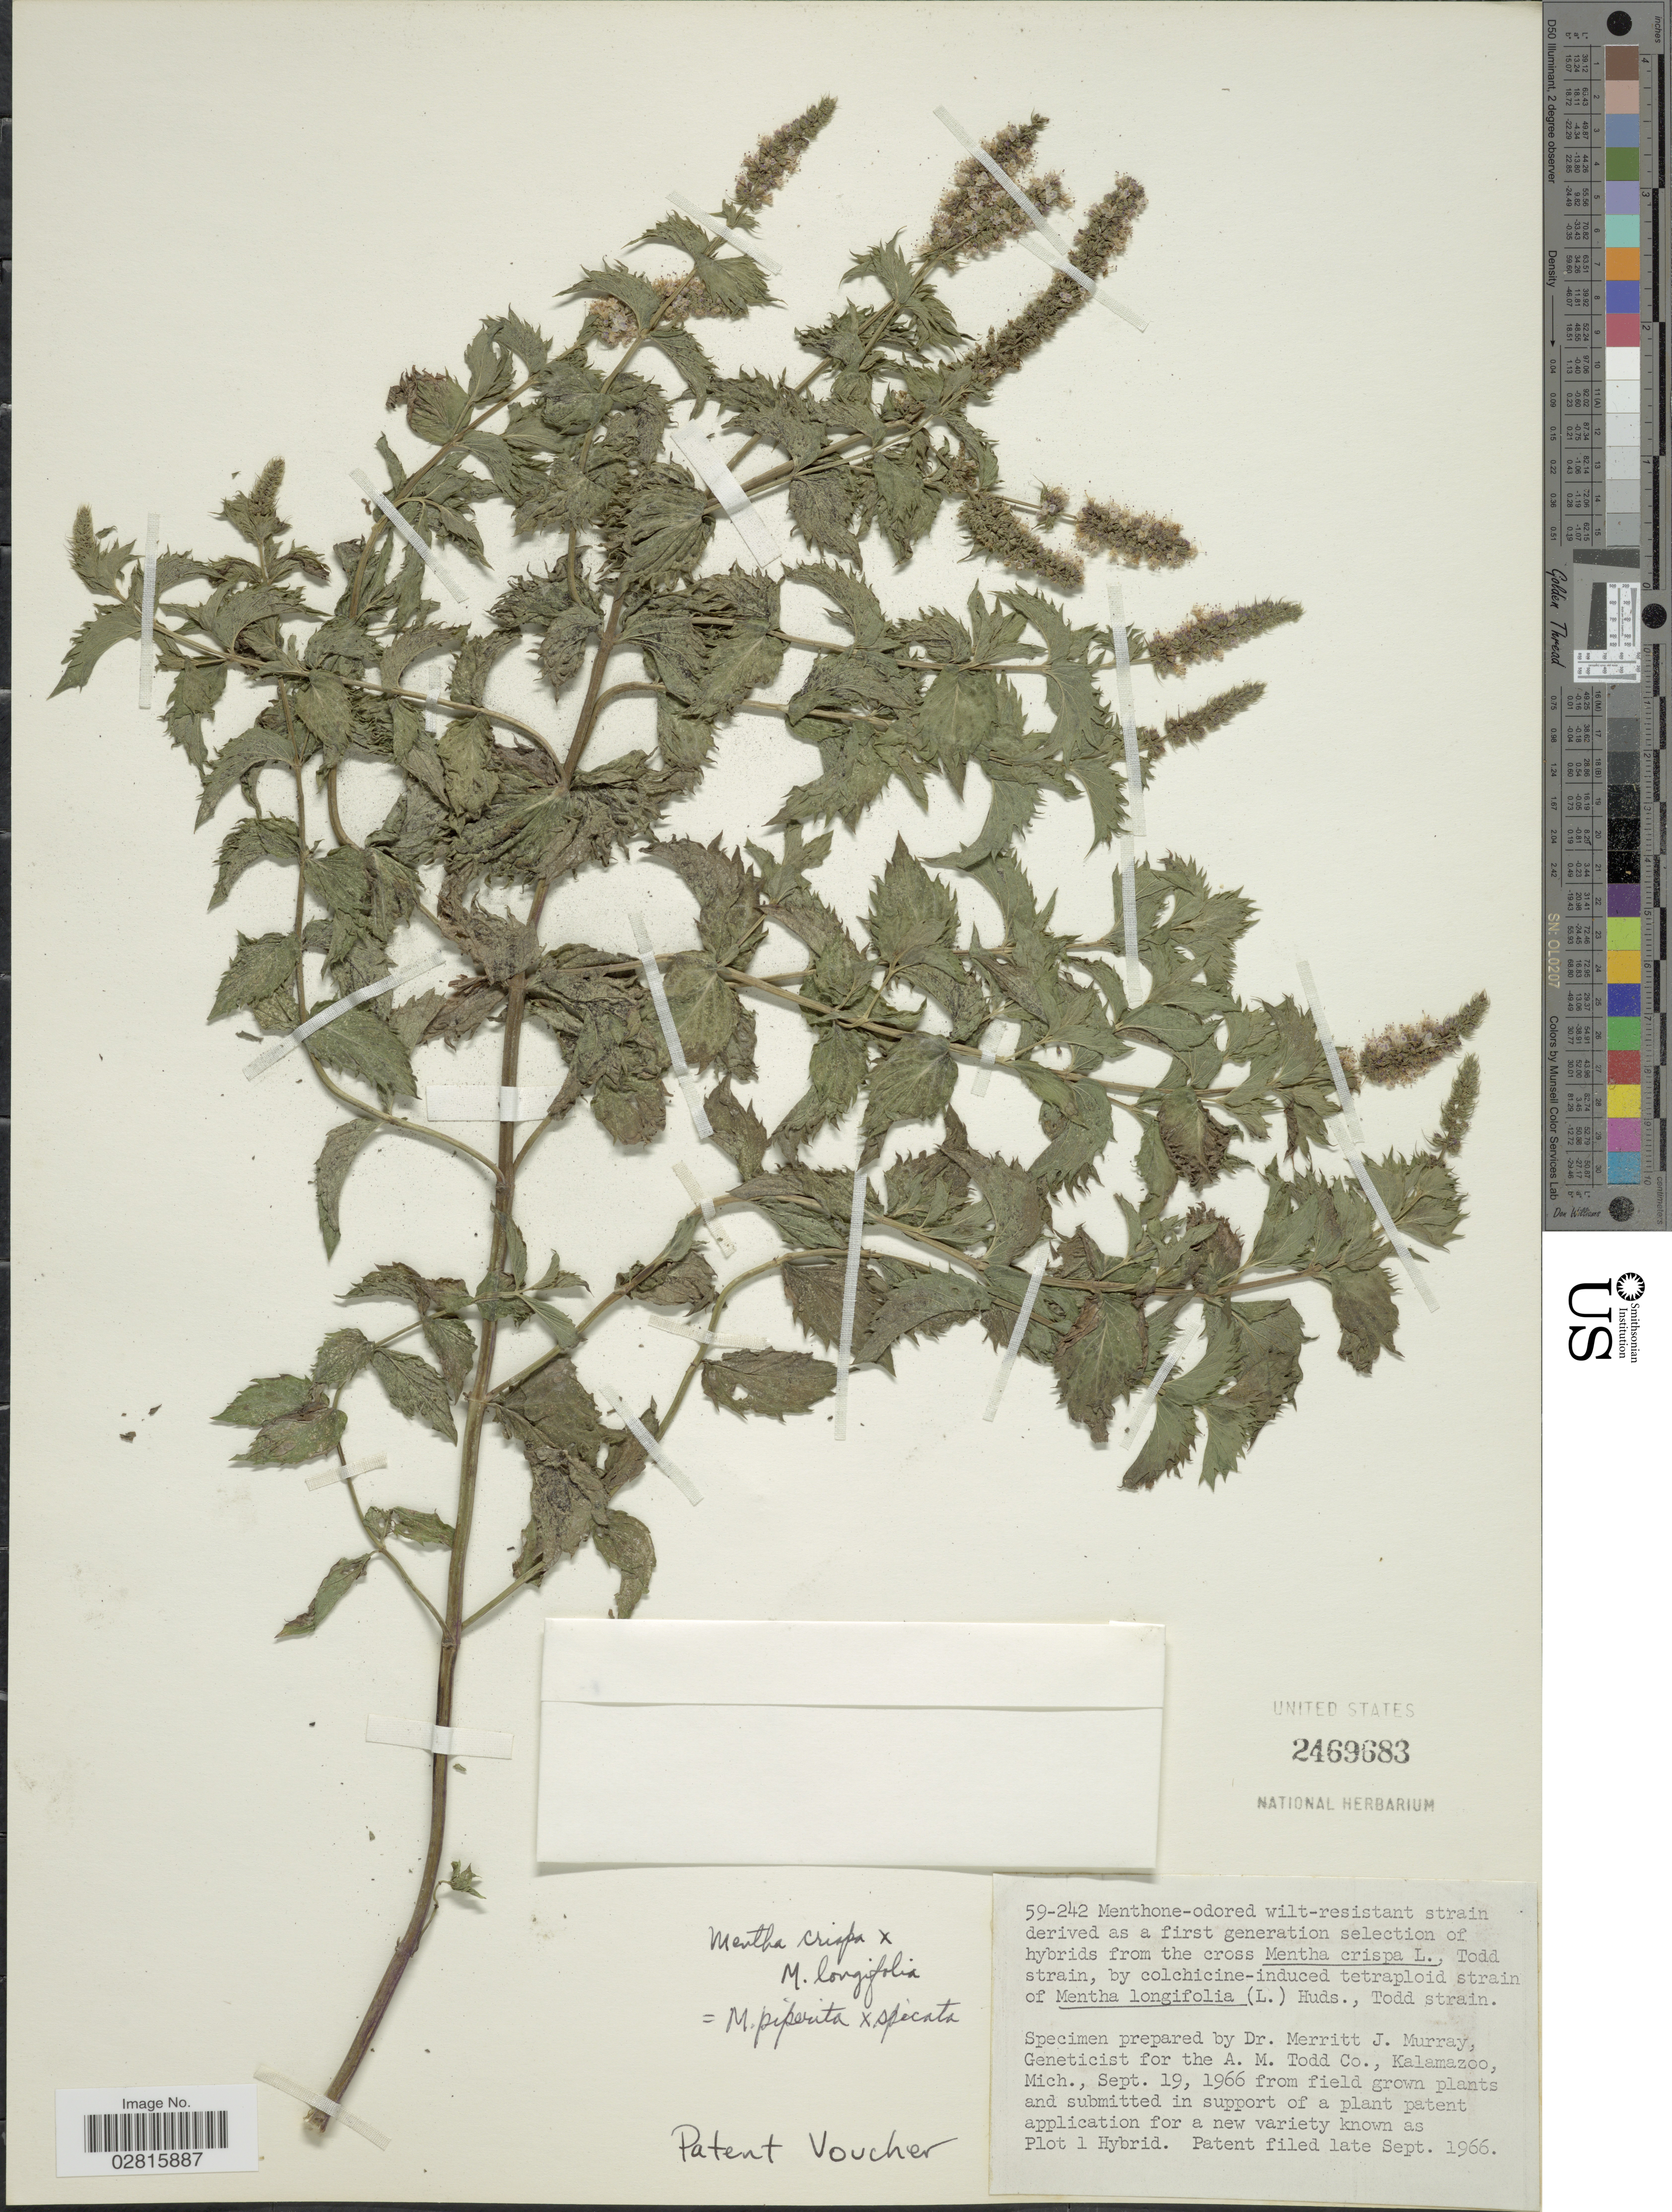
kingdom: Plantae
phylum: Tracheophyta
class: Magnoliopsida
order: Lamiales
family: Lamiaceae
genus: Mentha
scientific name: Mentha crispa x M. longifolia (L.) L.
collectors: M. Murray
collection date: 1966-09-19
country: United States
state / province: Michigan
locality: A.M. Todd Co., Kalamazoo, Mich.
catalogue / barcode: US 2469683